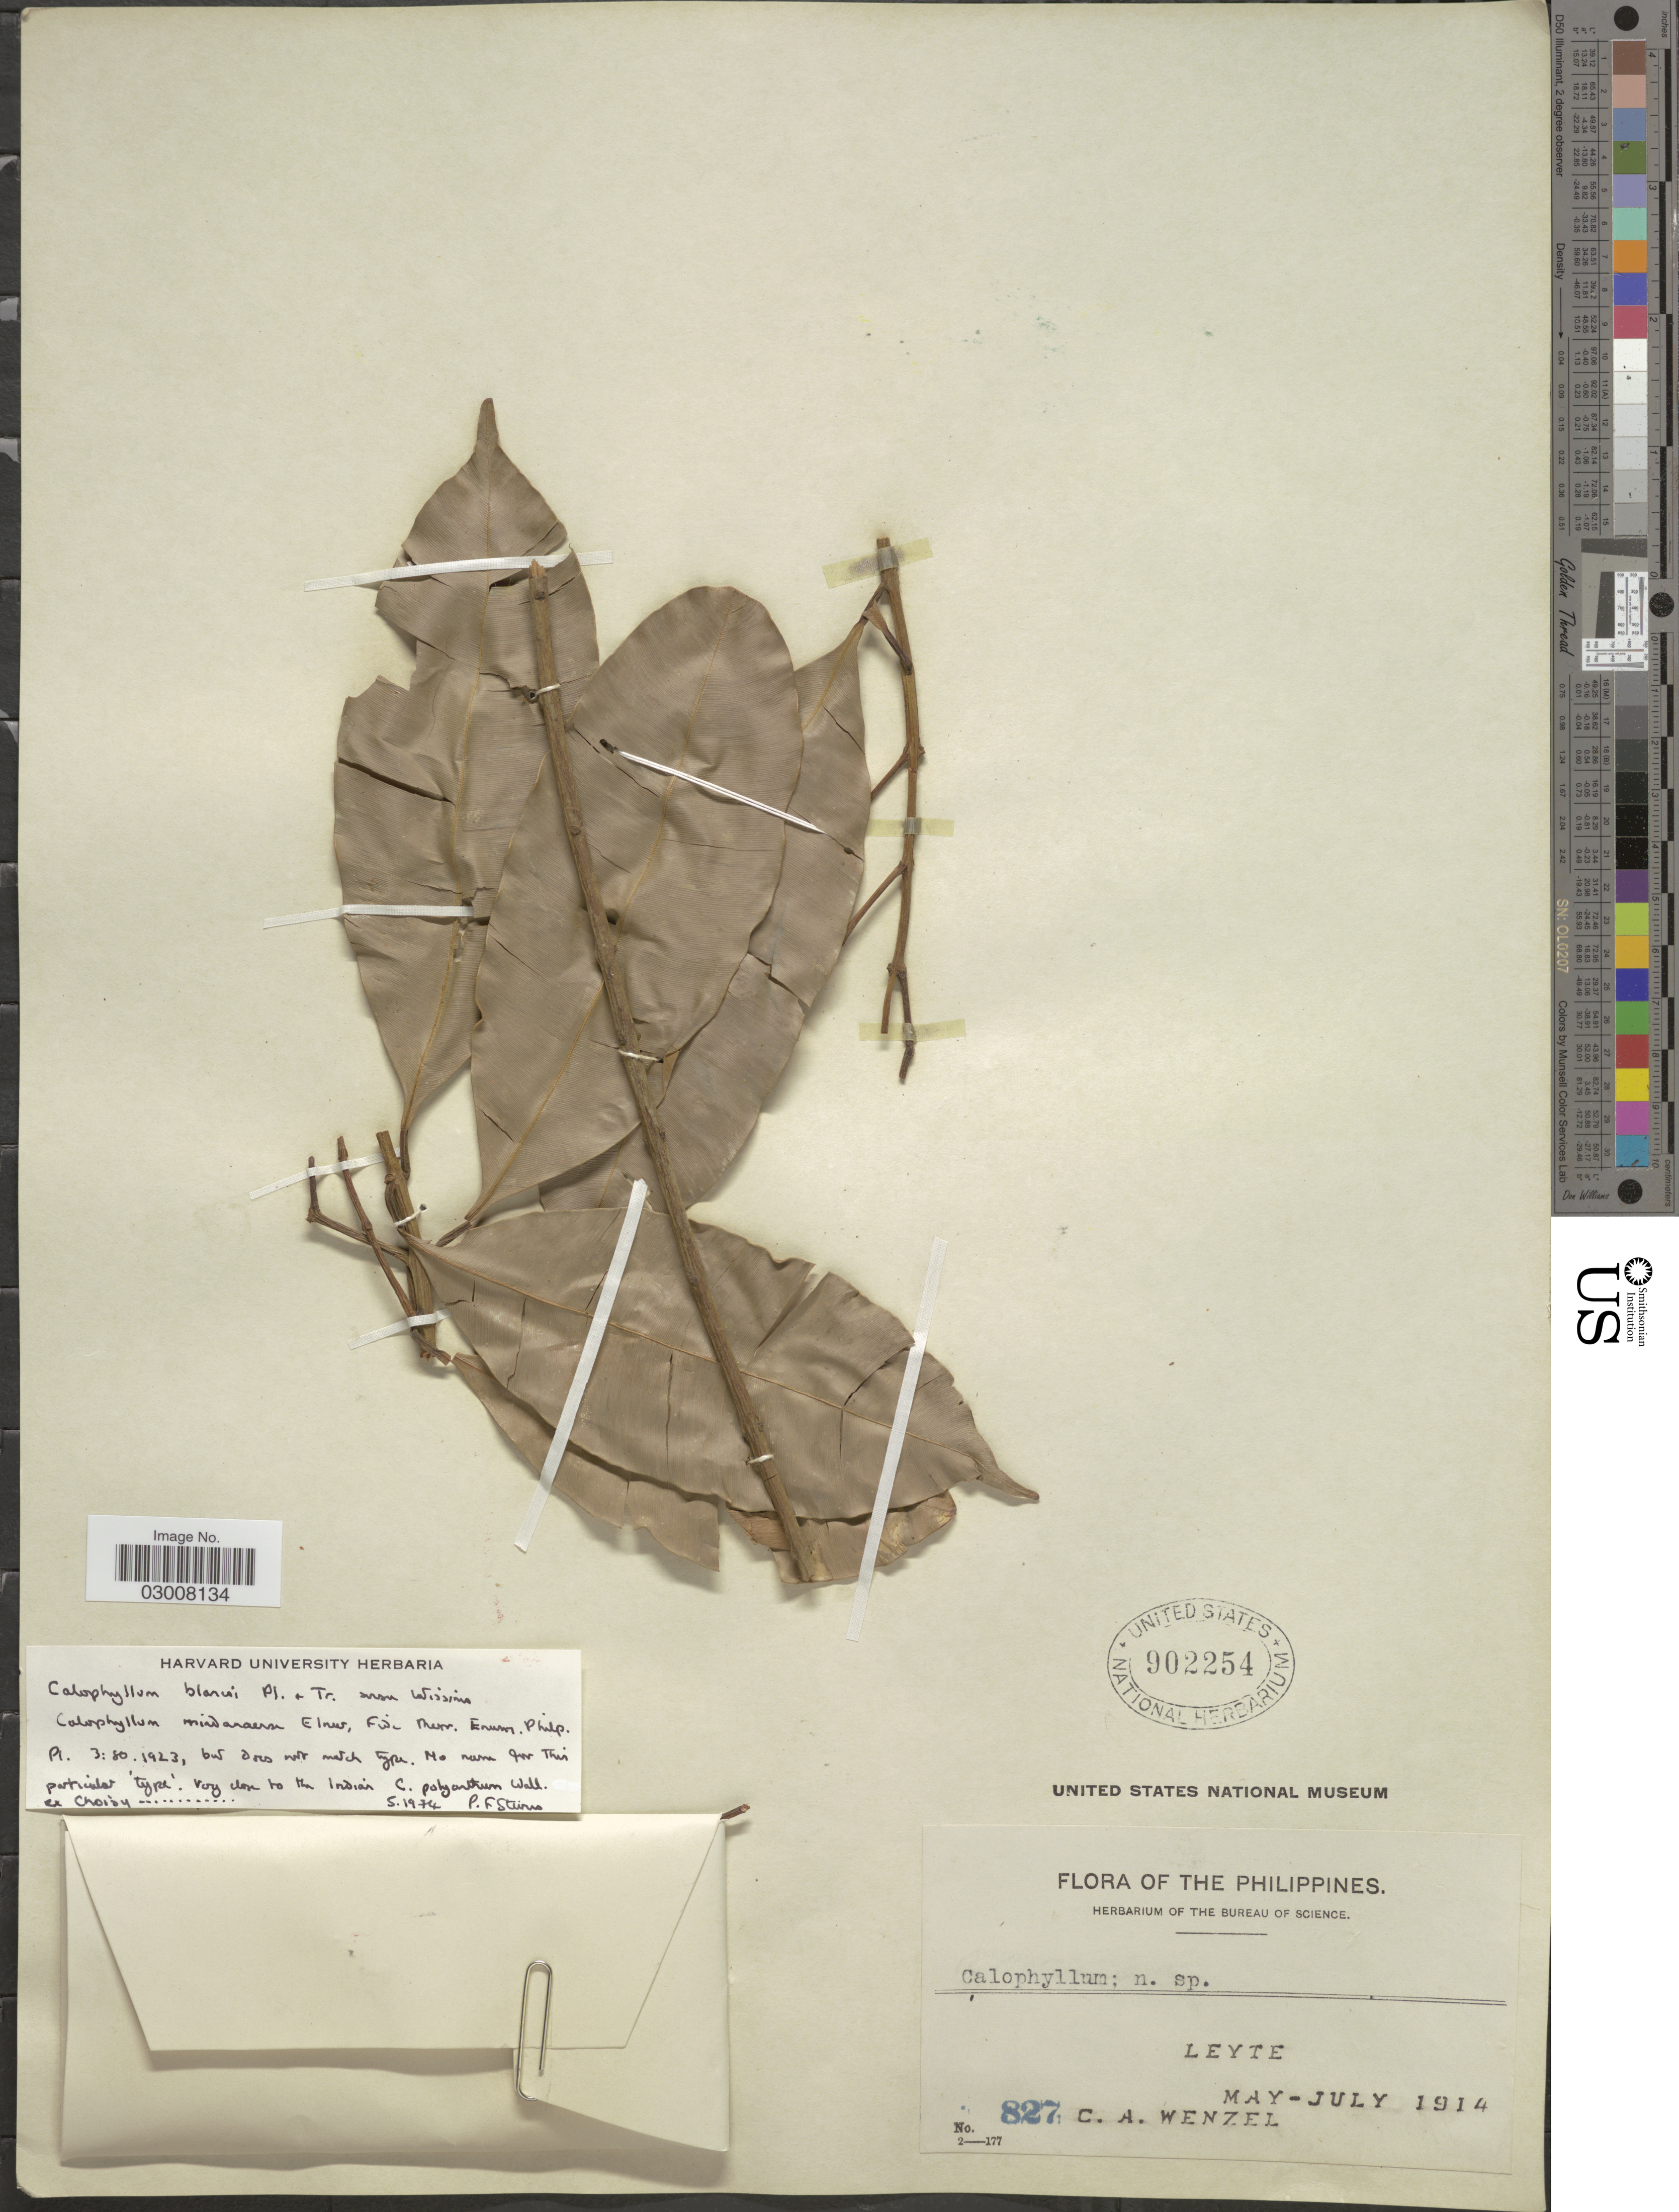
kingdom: Plantae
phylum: Tracheophyta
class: Magnoliopsida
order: Malpighiales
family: Calophyllaceae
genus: Calophyllum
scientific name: Calophyllum blancoi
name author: Planch. & Triana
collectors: C. Wenzel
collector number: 827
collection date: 1914-05/1914-07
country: Philippines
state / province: Eastern Visayas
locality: Leyte.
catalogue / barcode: US 902254